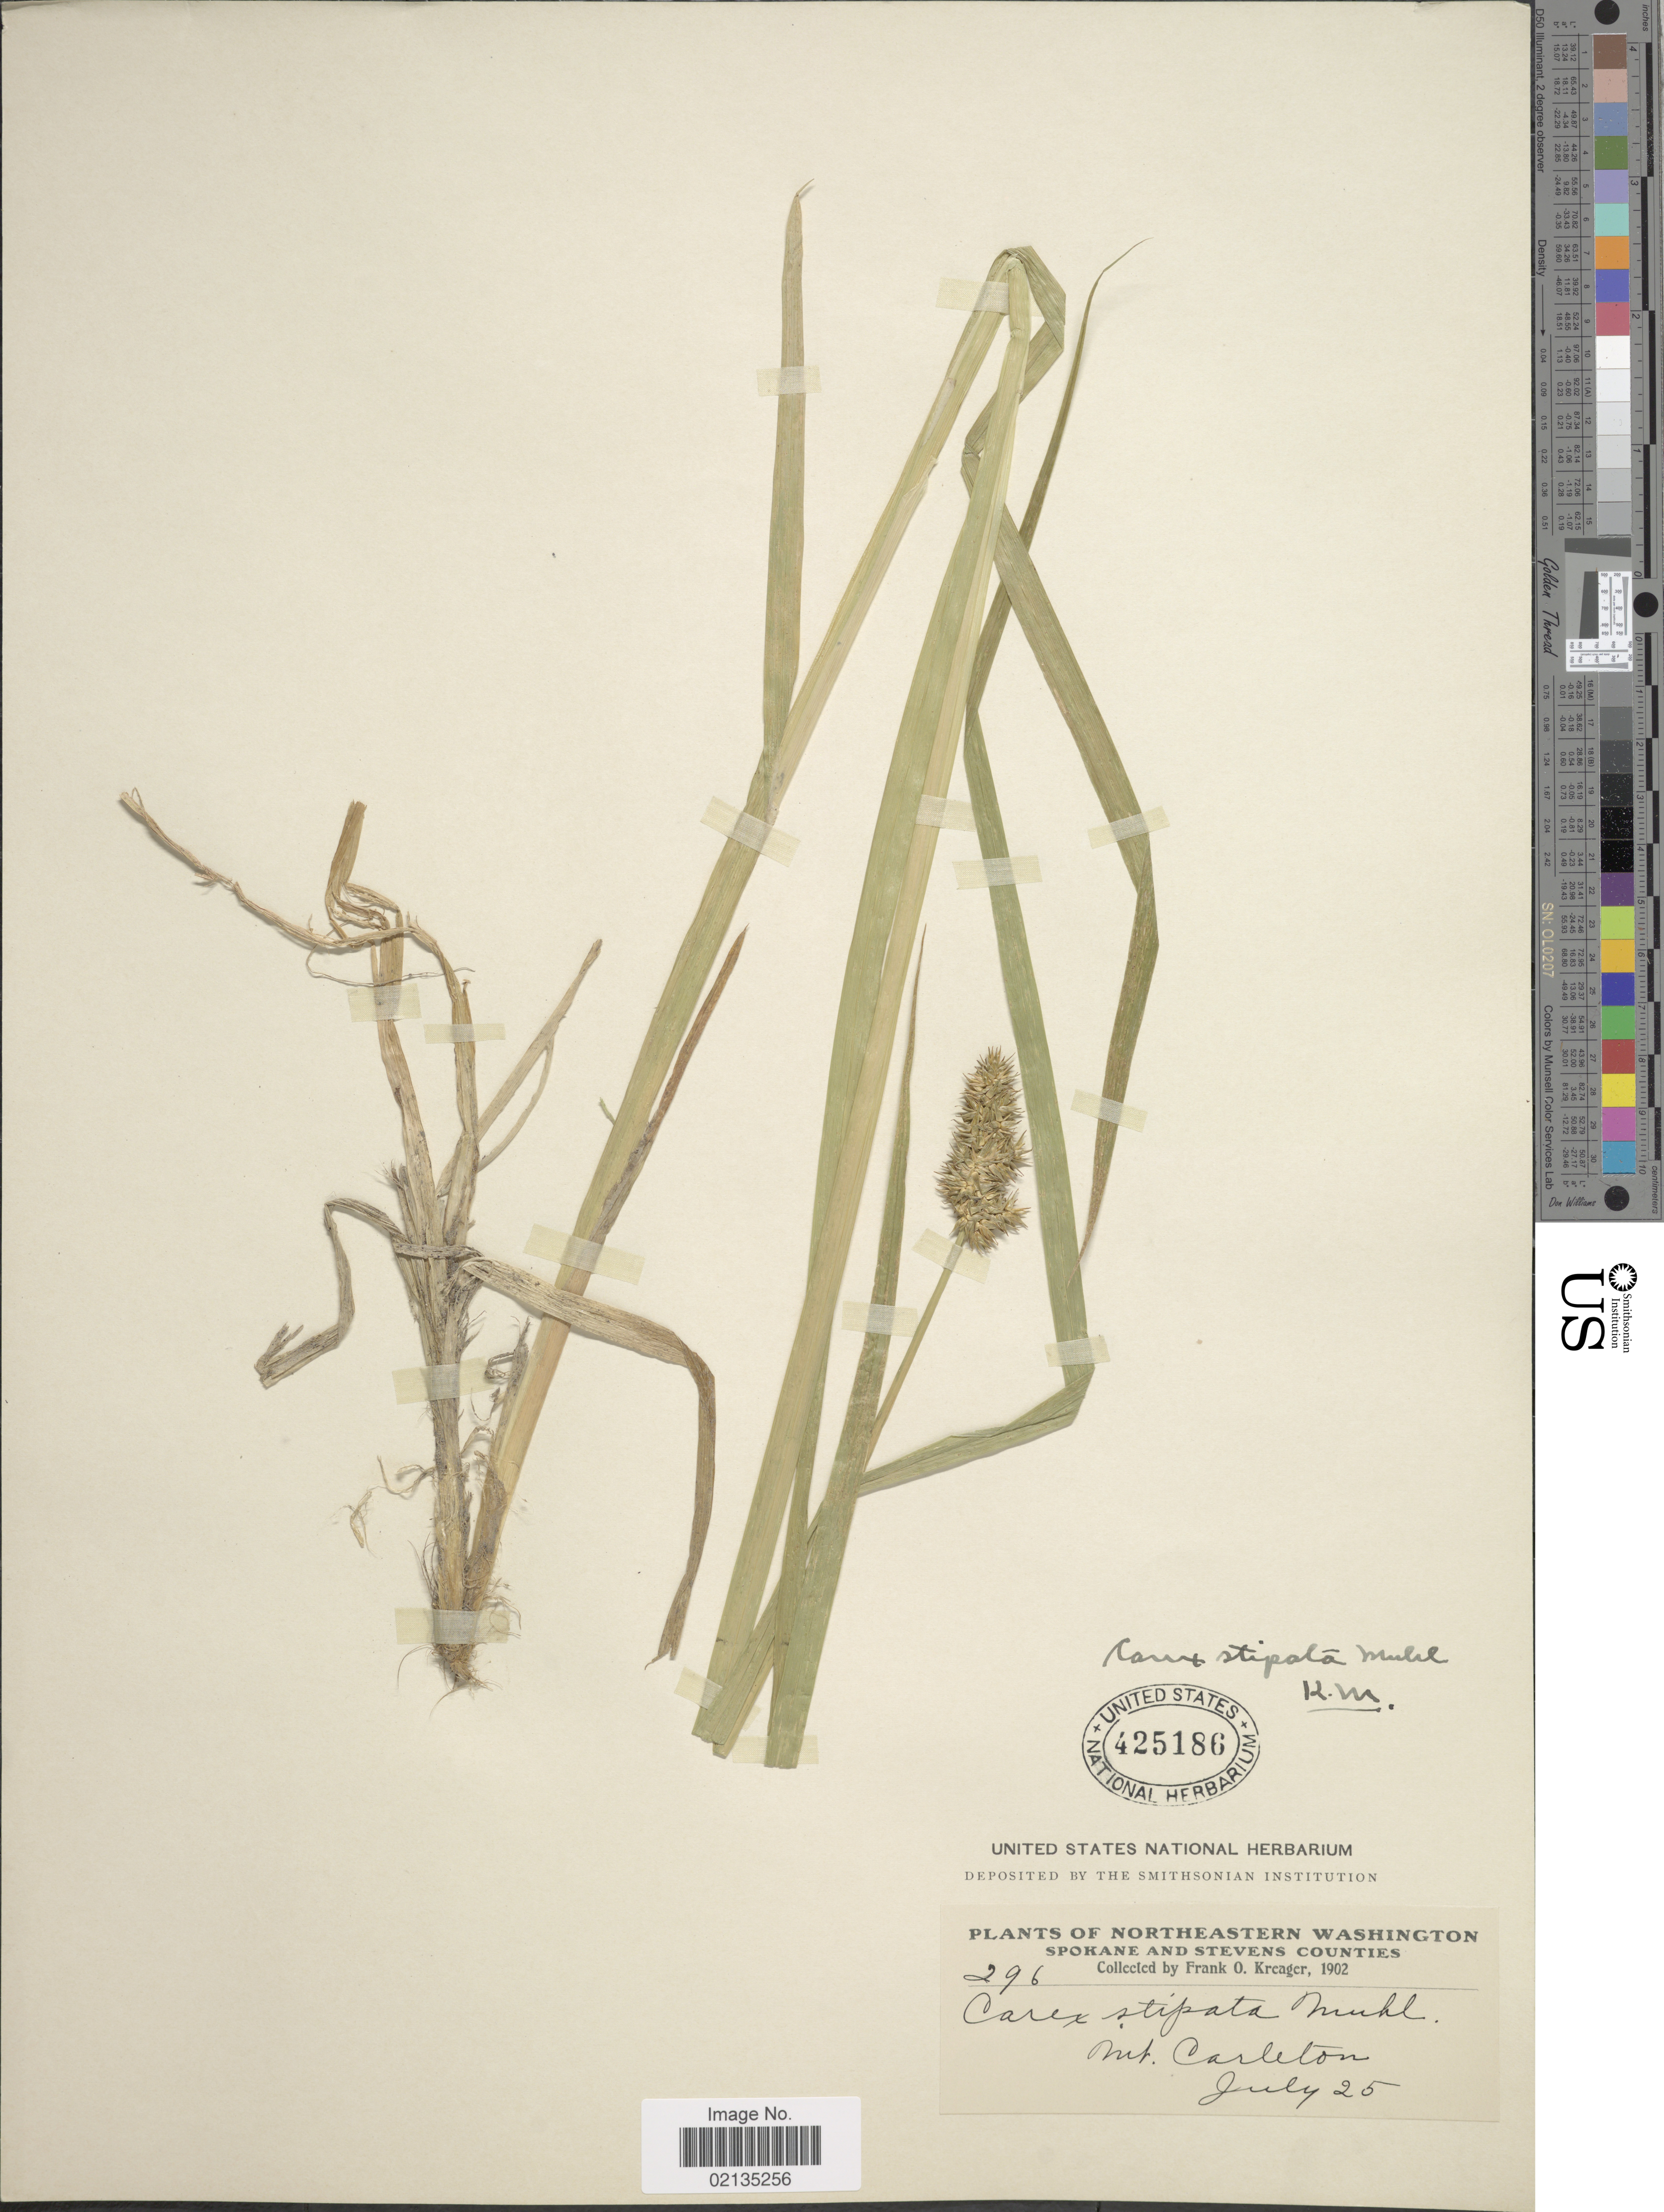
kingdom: Plantae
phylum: Tracheophyta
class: Liliopsida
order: Poales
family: Cyperaceae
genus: Carex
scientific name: Carex stipata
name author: Muhl. ex Willd.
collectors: F. Kreager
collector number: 296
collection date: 1902-07-25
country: United States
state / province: Washington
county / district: Spokane / Stevens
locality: Northeastern Washington, Spokane and Stevens Counties, Mt. Carleton.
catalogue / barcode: US 425186